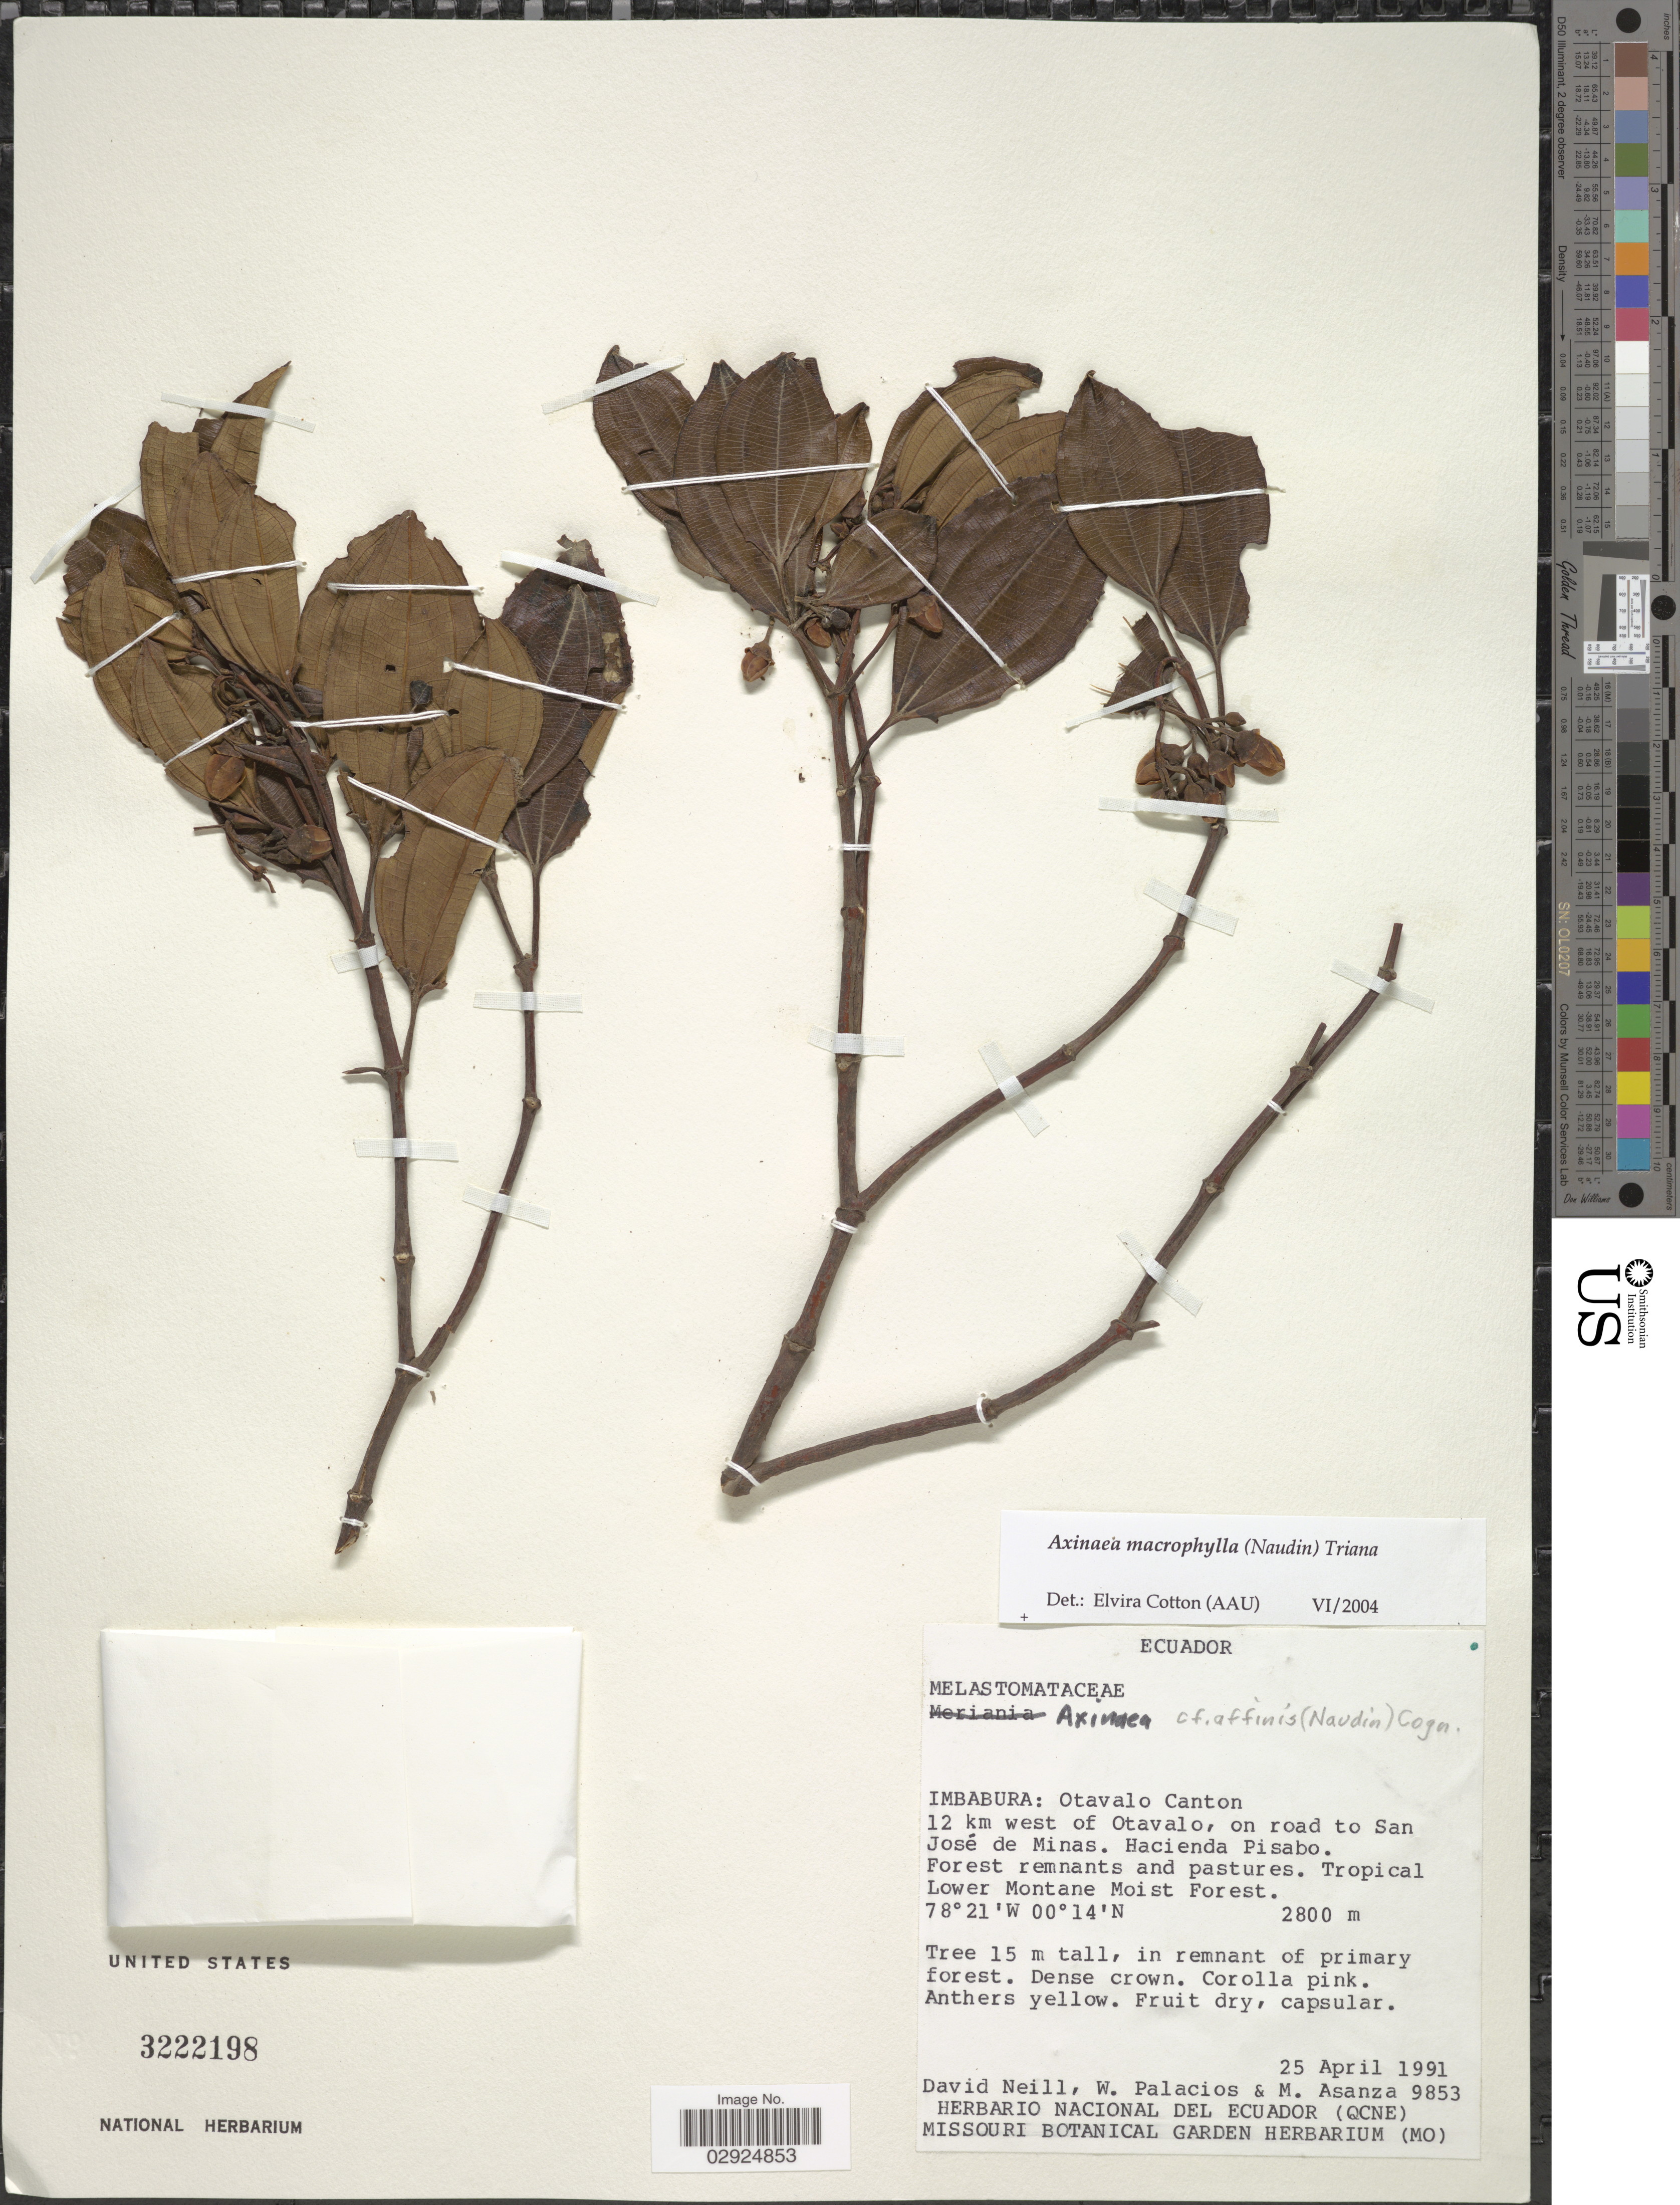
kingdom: Plantae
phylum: Tracheophyta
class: Magnoliopsida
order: Myrtales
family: Melastomataceae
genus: Axinaea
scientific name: Axinaea macrophylla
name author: (Naudin) Triana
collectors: D. Neill, W. Palacios & M. Asanza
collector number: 9853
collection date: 1991-04-25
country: Ecuador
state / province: Imbabura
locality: Imbabura: Otavalo Canton. 12 km west of Otavalo, on road to San José de Minas. Hacienda Pisabo.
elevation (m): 2800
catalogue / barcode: US 3222198